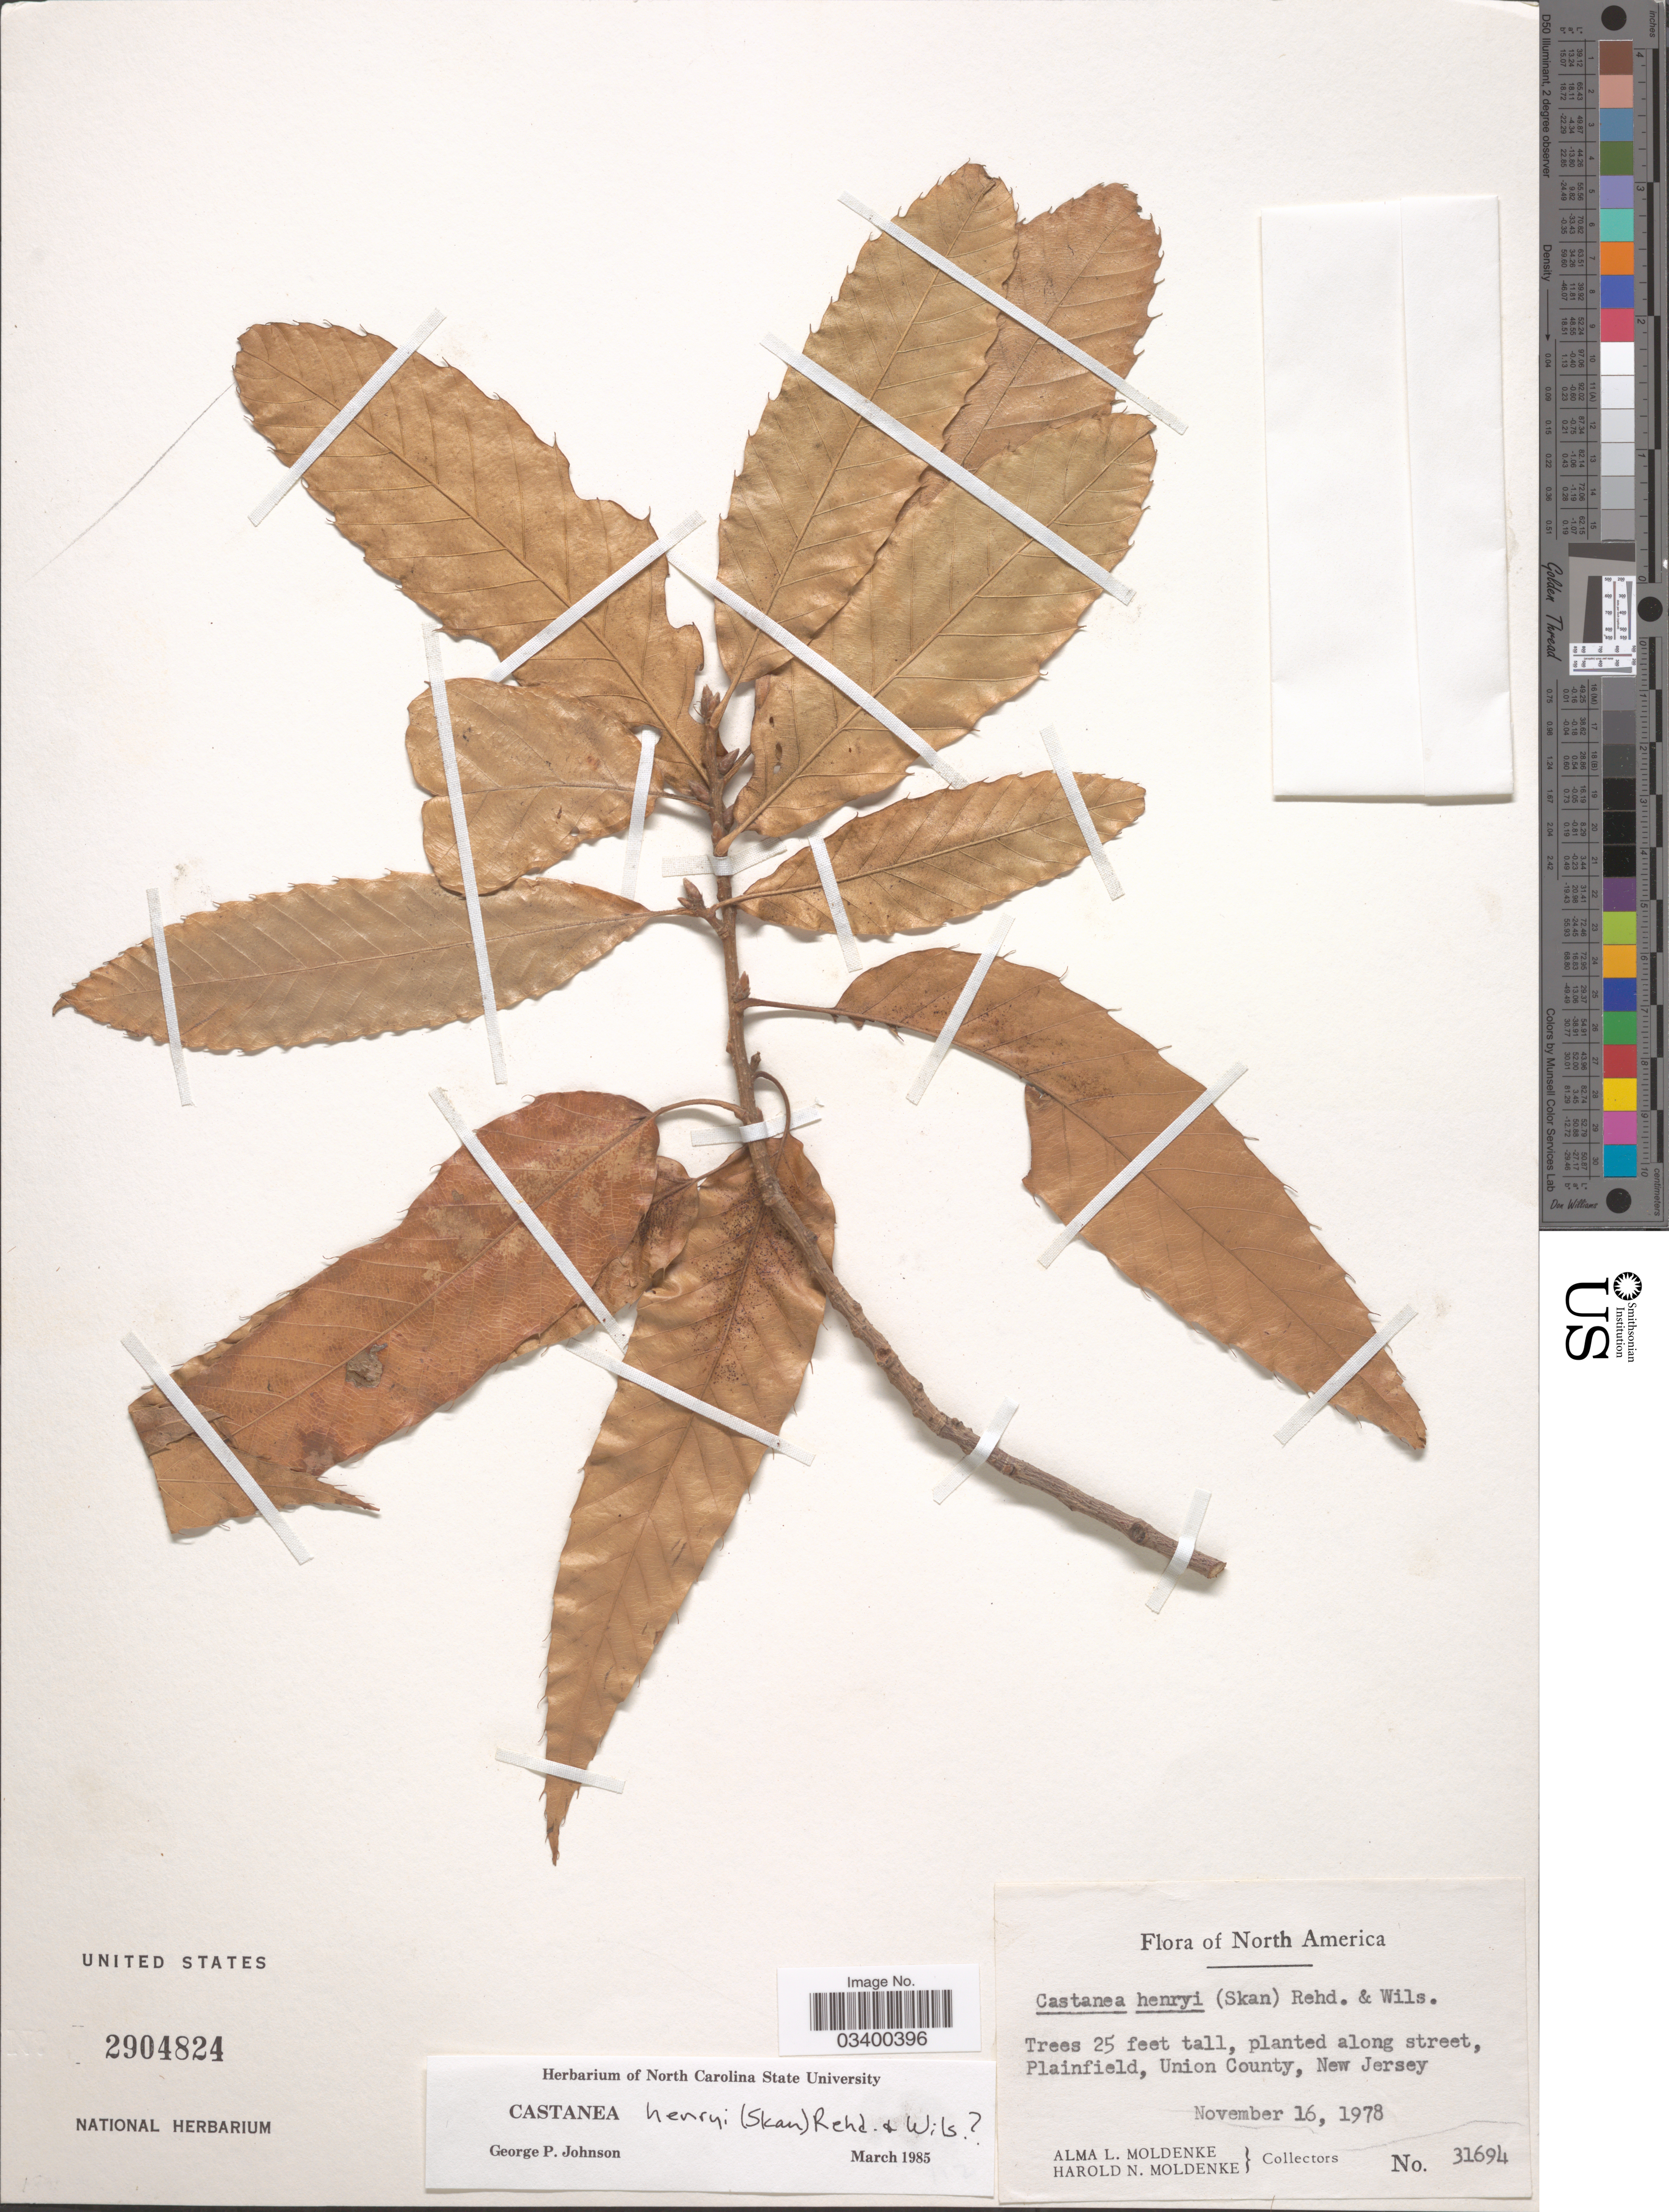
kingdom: Plantae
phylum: Tracheophyta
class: Magnoliopsida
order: Fagales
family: Fagaceae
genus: Castanea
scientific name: Castanea henryi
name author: (Skan) Rehder & E.H. Wilson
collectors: A. L. Moldenke & H. N. Moldenke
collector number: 31694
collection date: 1978-11-16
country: United States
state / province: New Jersey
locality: Along street, Plainfield, Union County.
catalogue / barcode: US 2904824